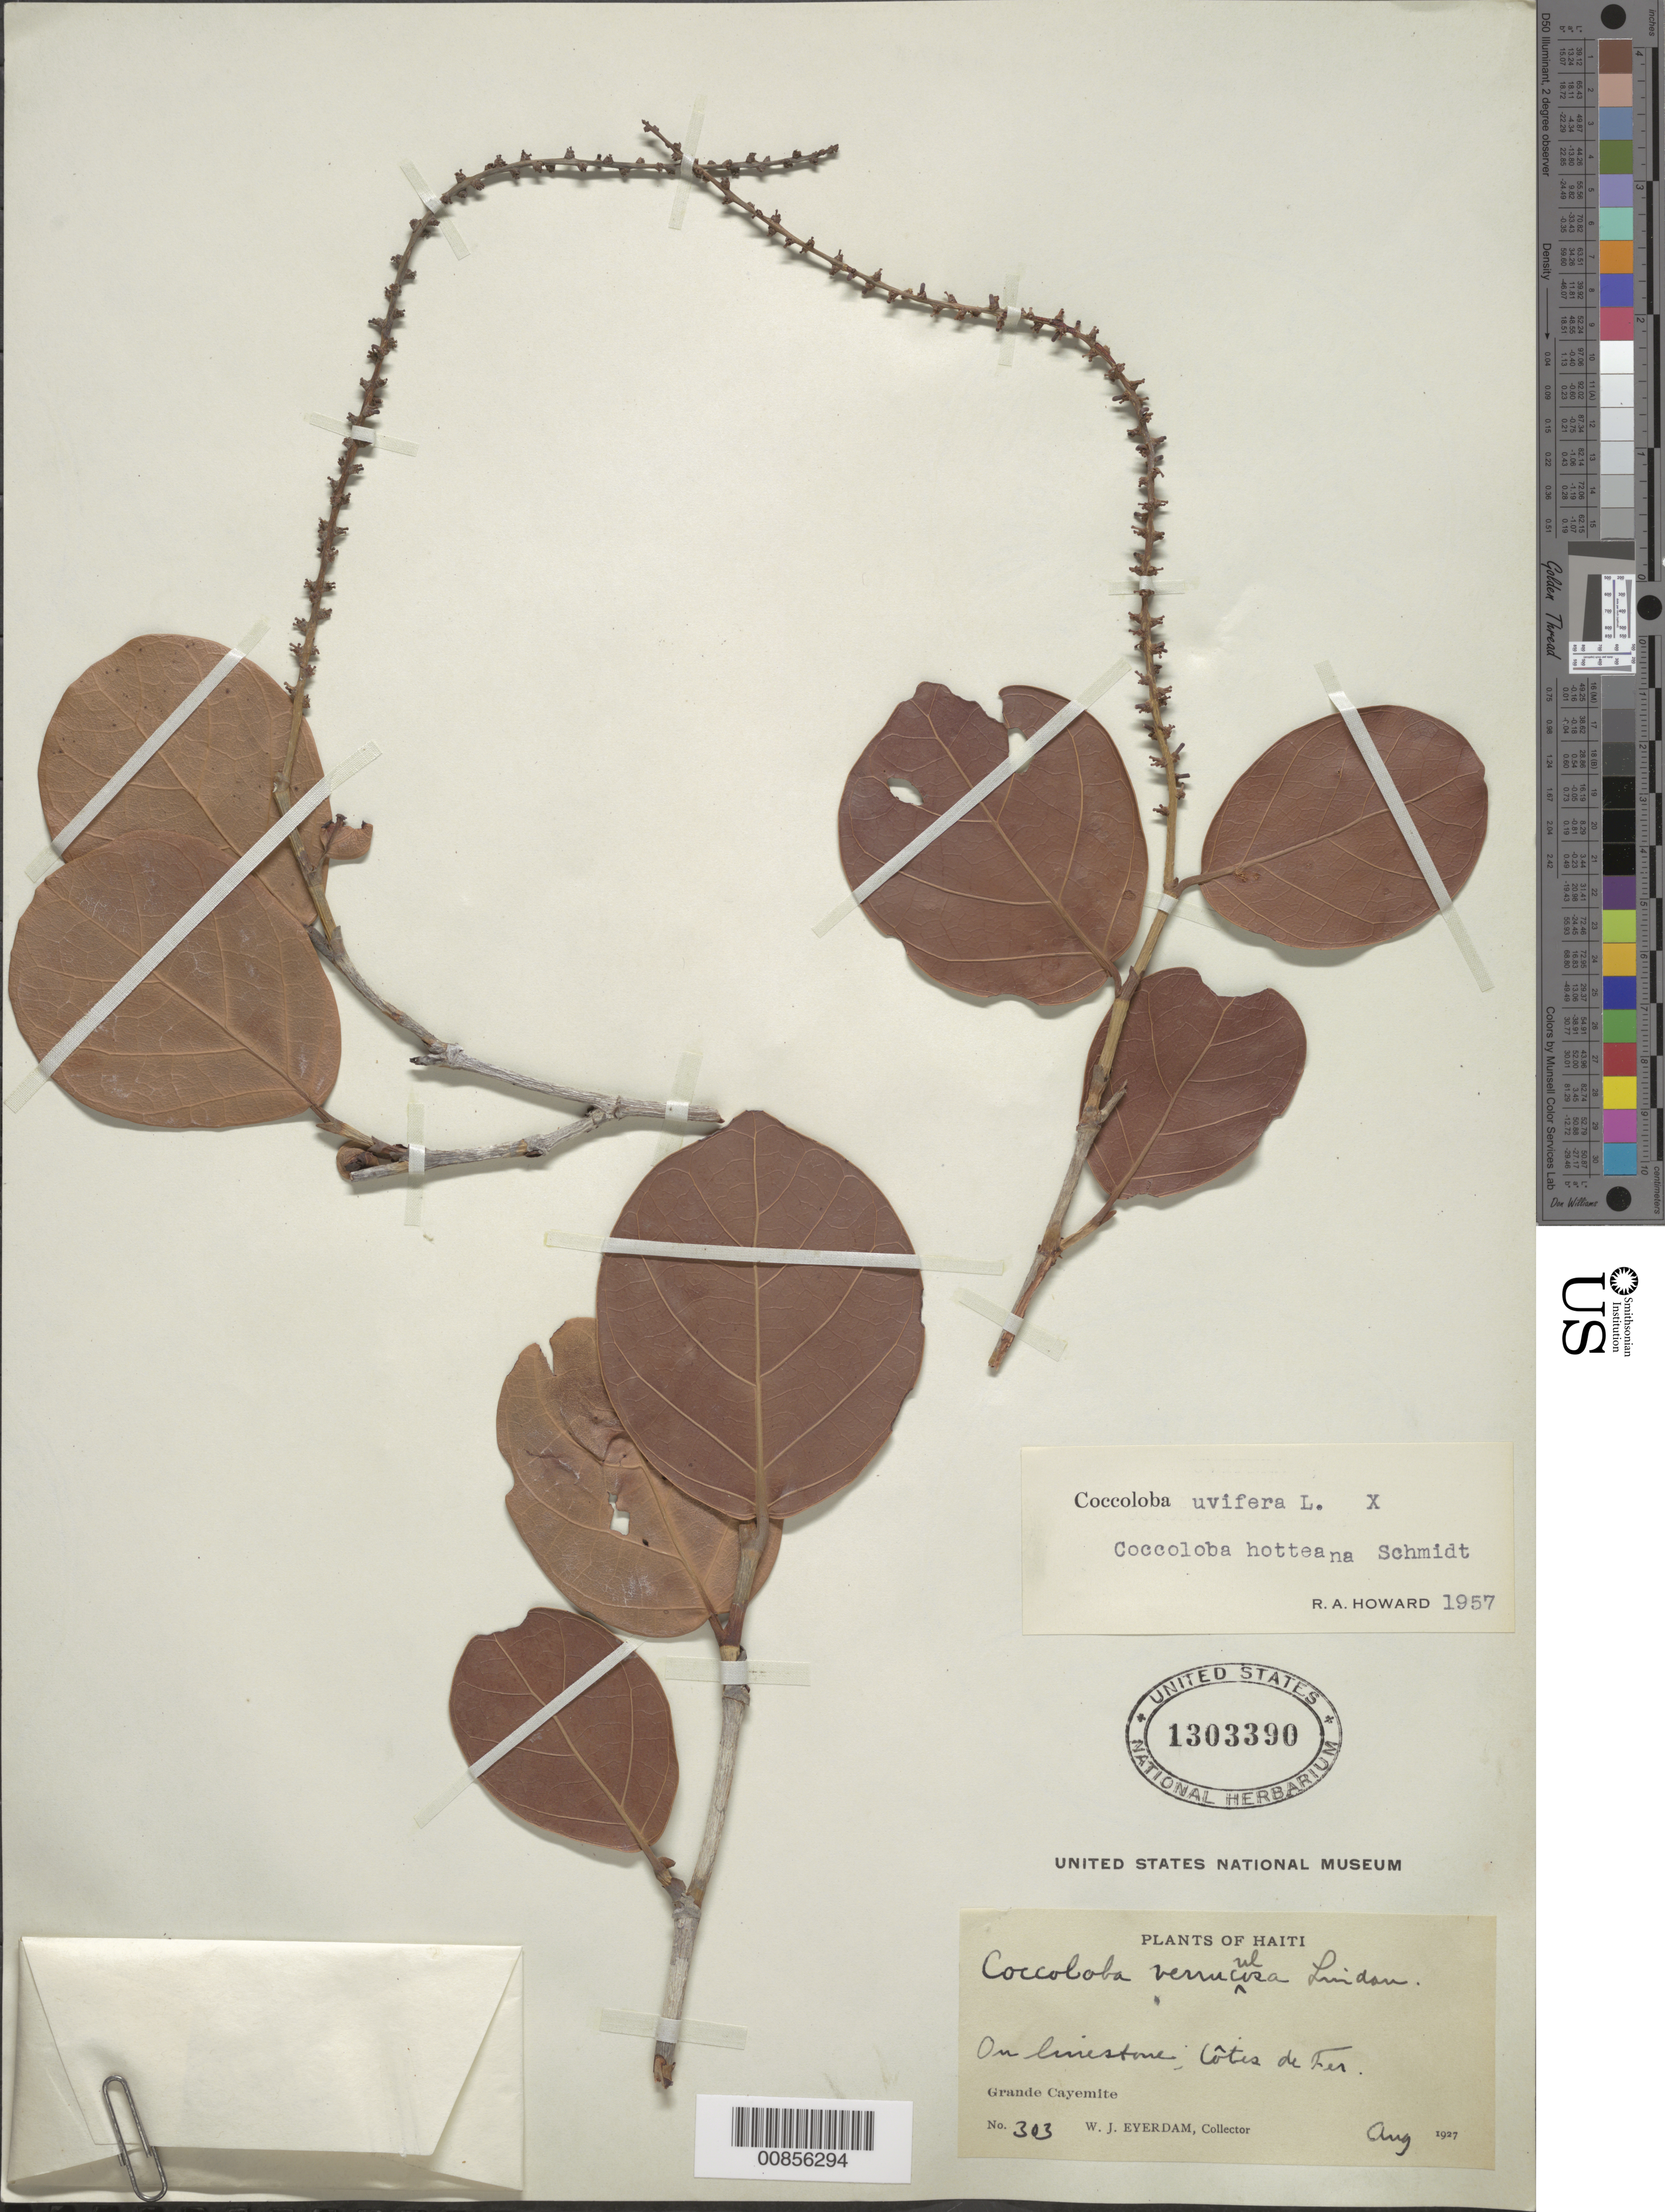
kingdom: Plantae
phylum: Tracheophyta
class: Magnoliopsida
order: Caryophyllales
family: Polygonaceae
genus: Coccoloba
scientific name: Coccoloba uvifera x C. hotteana O.C. Schmidt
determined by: Howard, R. A.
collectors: W. J. Eyerdam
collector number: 303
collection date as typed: Aug 1927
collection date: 1927-08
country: Haiti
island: Grande Cayemite I.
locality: Grande Cayemite, Côtes de Fer.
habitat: On limestone.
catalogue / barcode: US 1303390